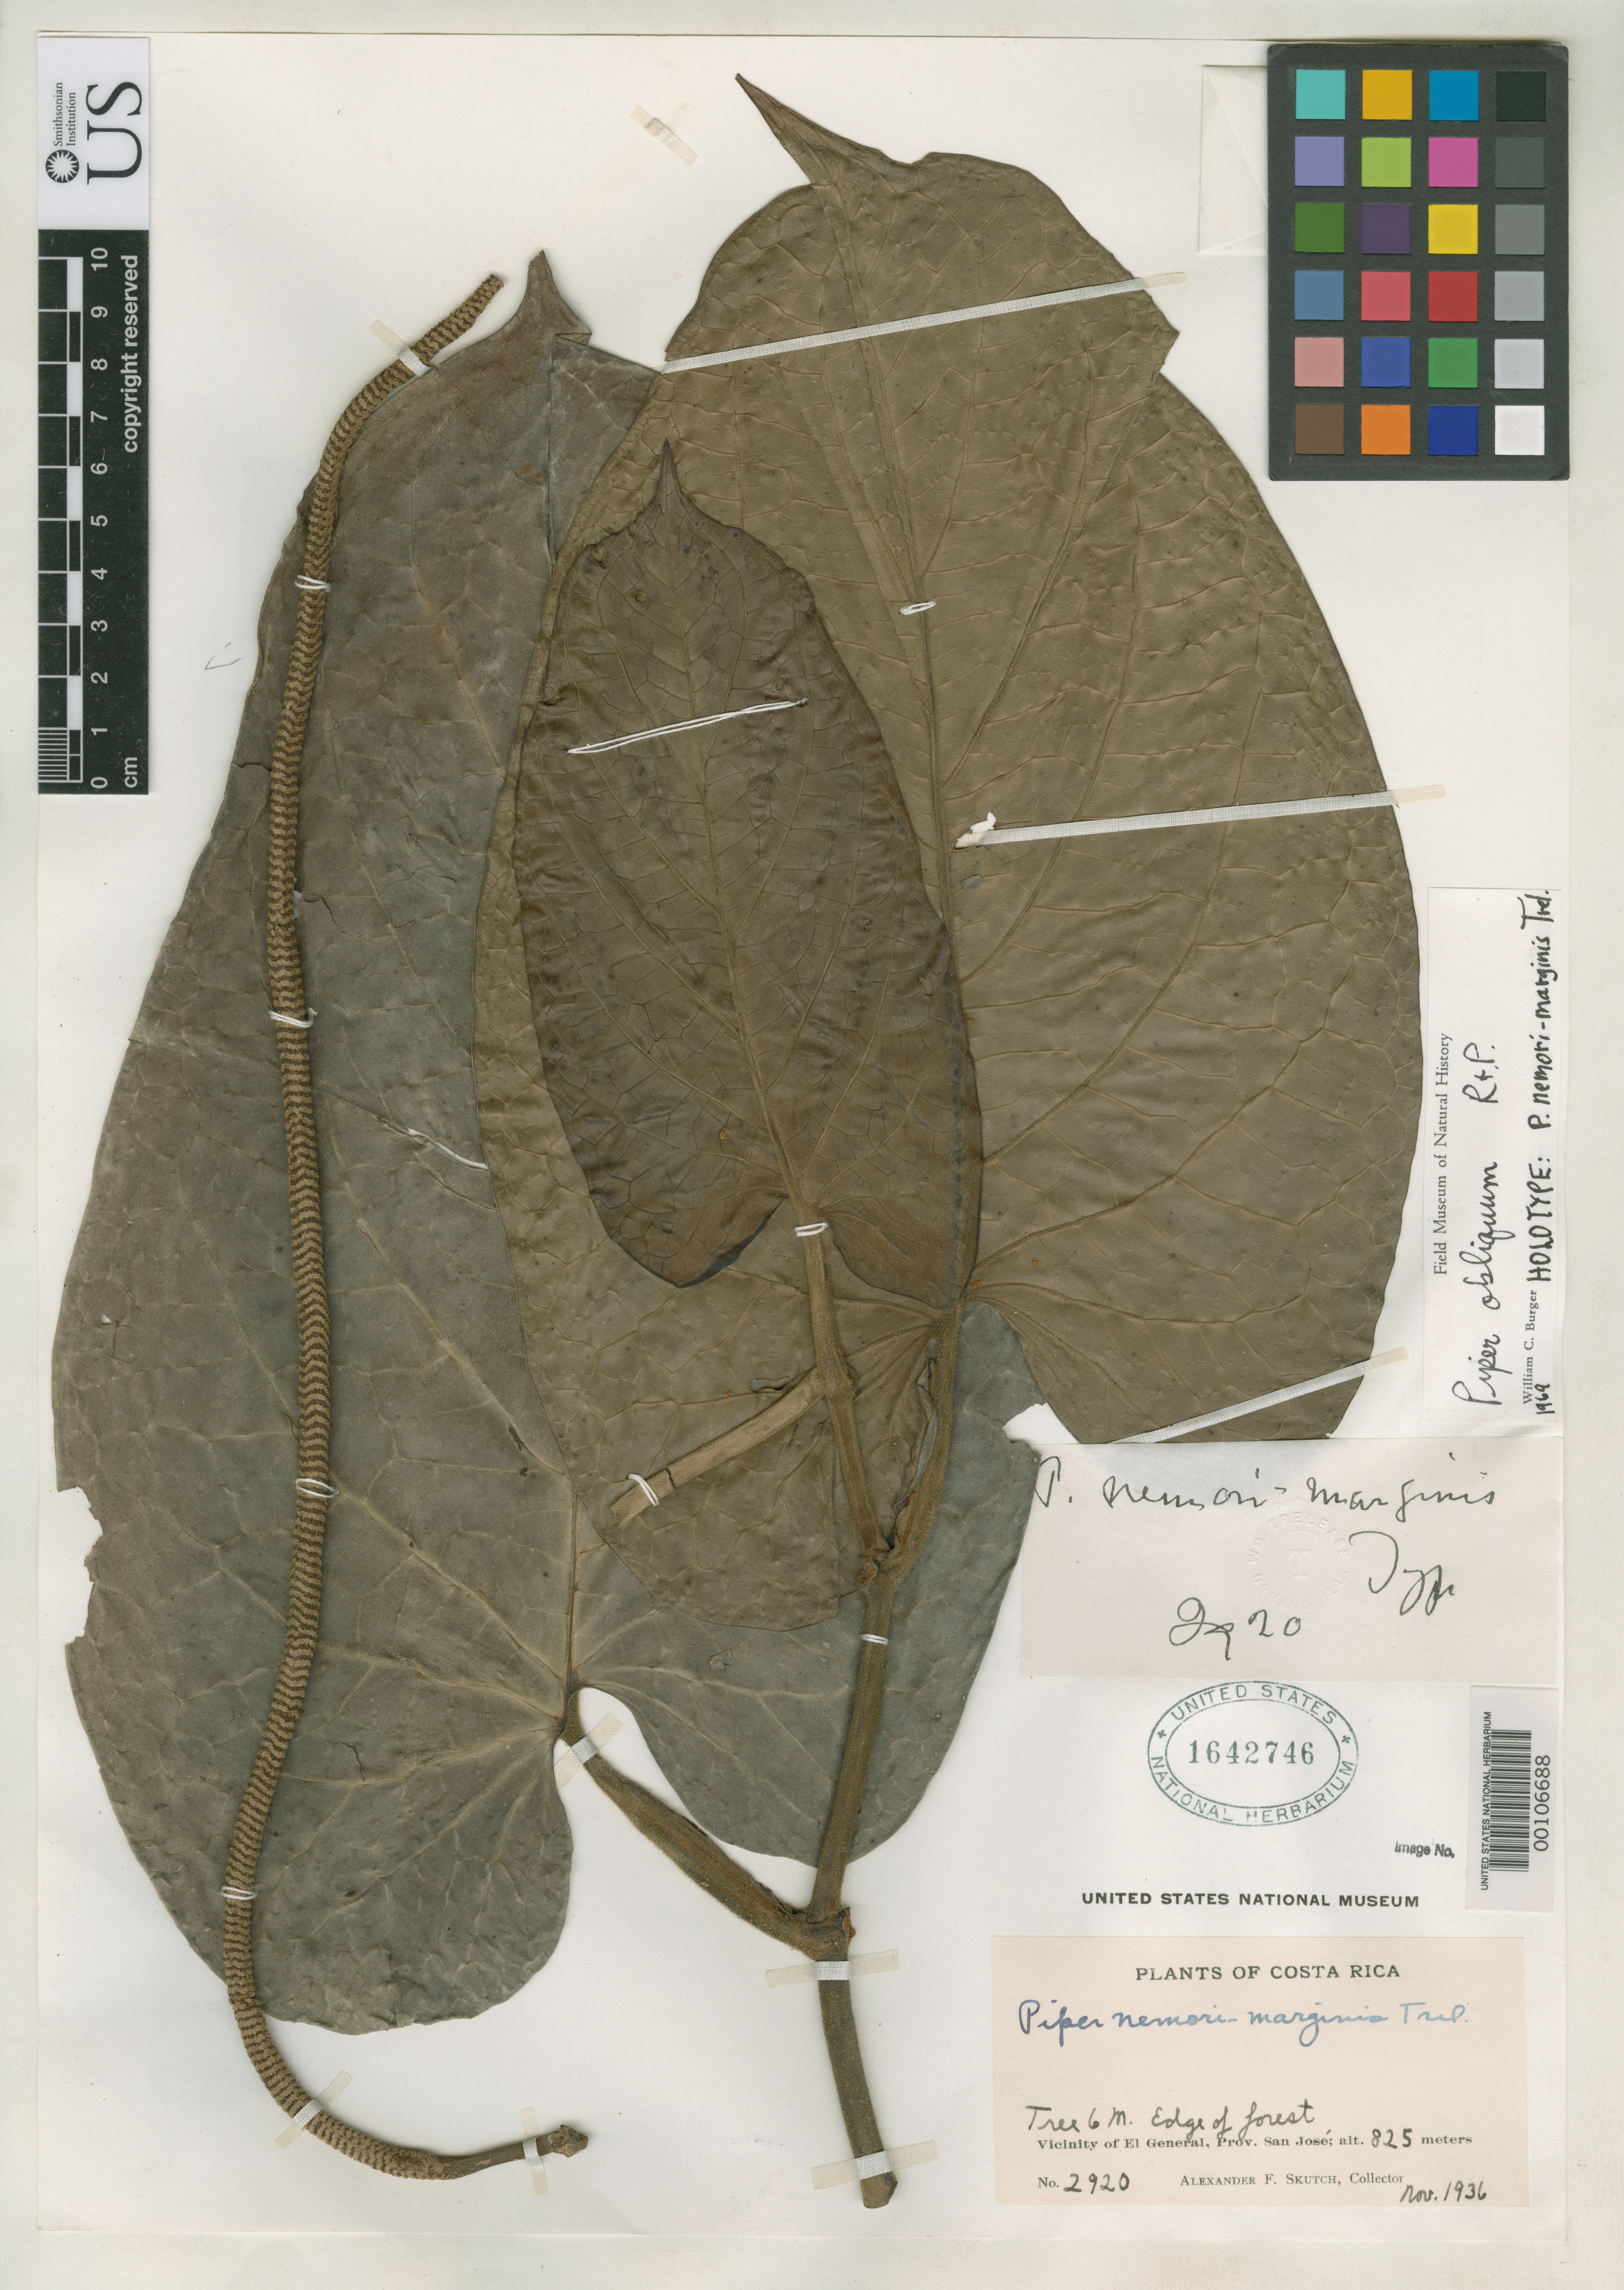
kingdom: Plantae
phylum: Tracheophyta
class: Magnoliopsida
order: Piperales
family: Piperaceae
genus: Piper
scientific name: Piper nemori-marginis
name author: Trel. in Standl.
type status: Holotype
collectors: A. F. Skutch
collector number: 2920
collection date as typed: Nov 1936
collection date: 1936-11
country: Costa Rica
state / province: San José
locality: Vicinity of El General.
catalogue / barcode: US 1642746